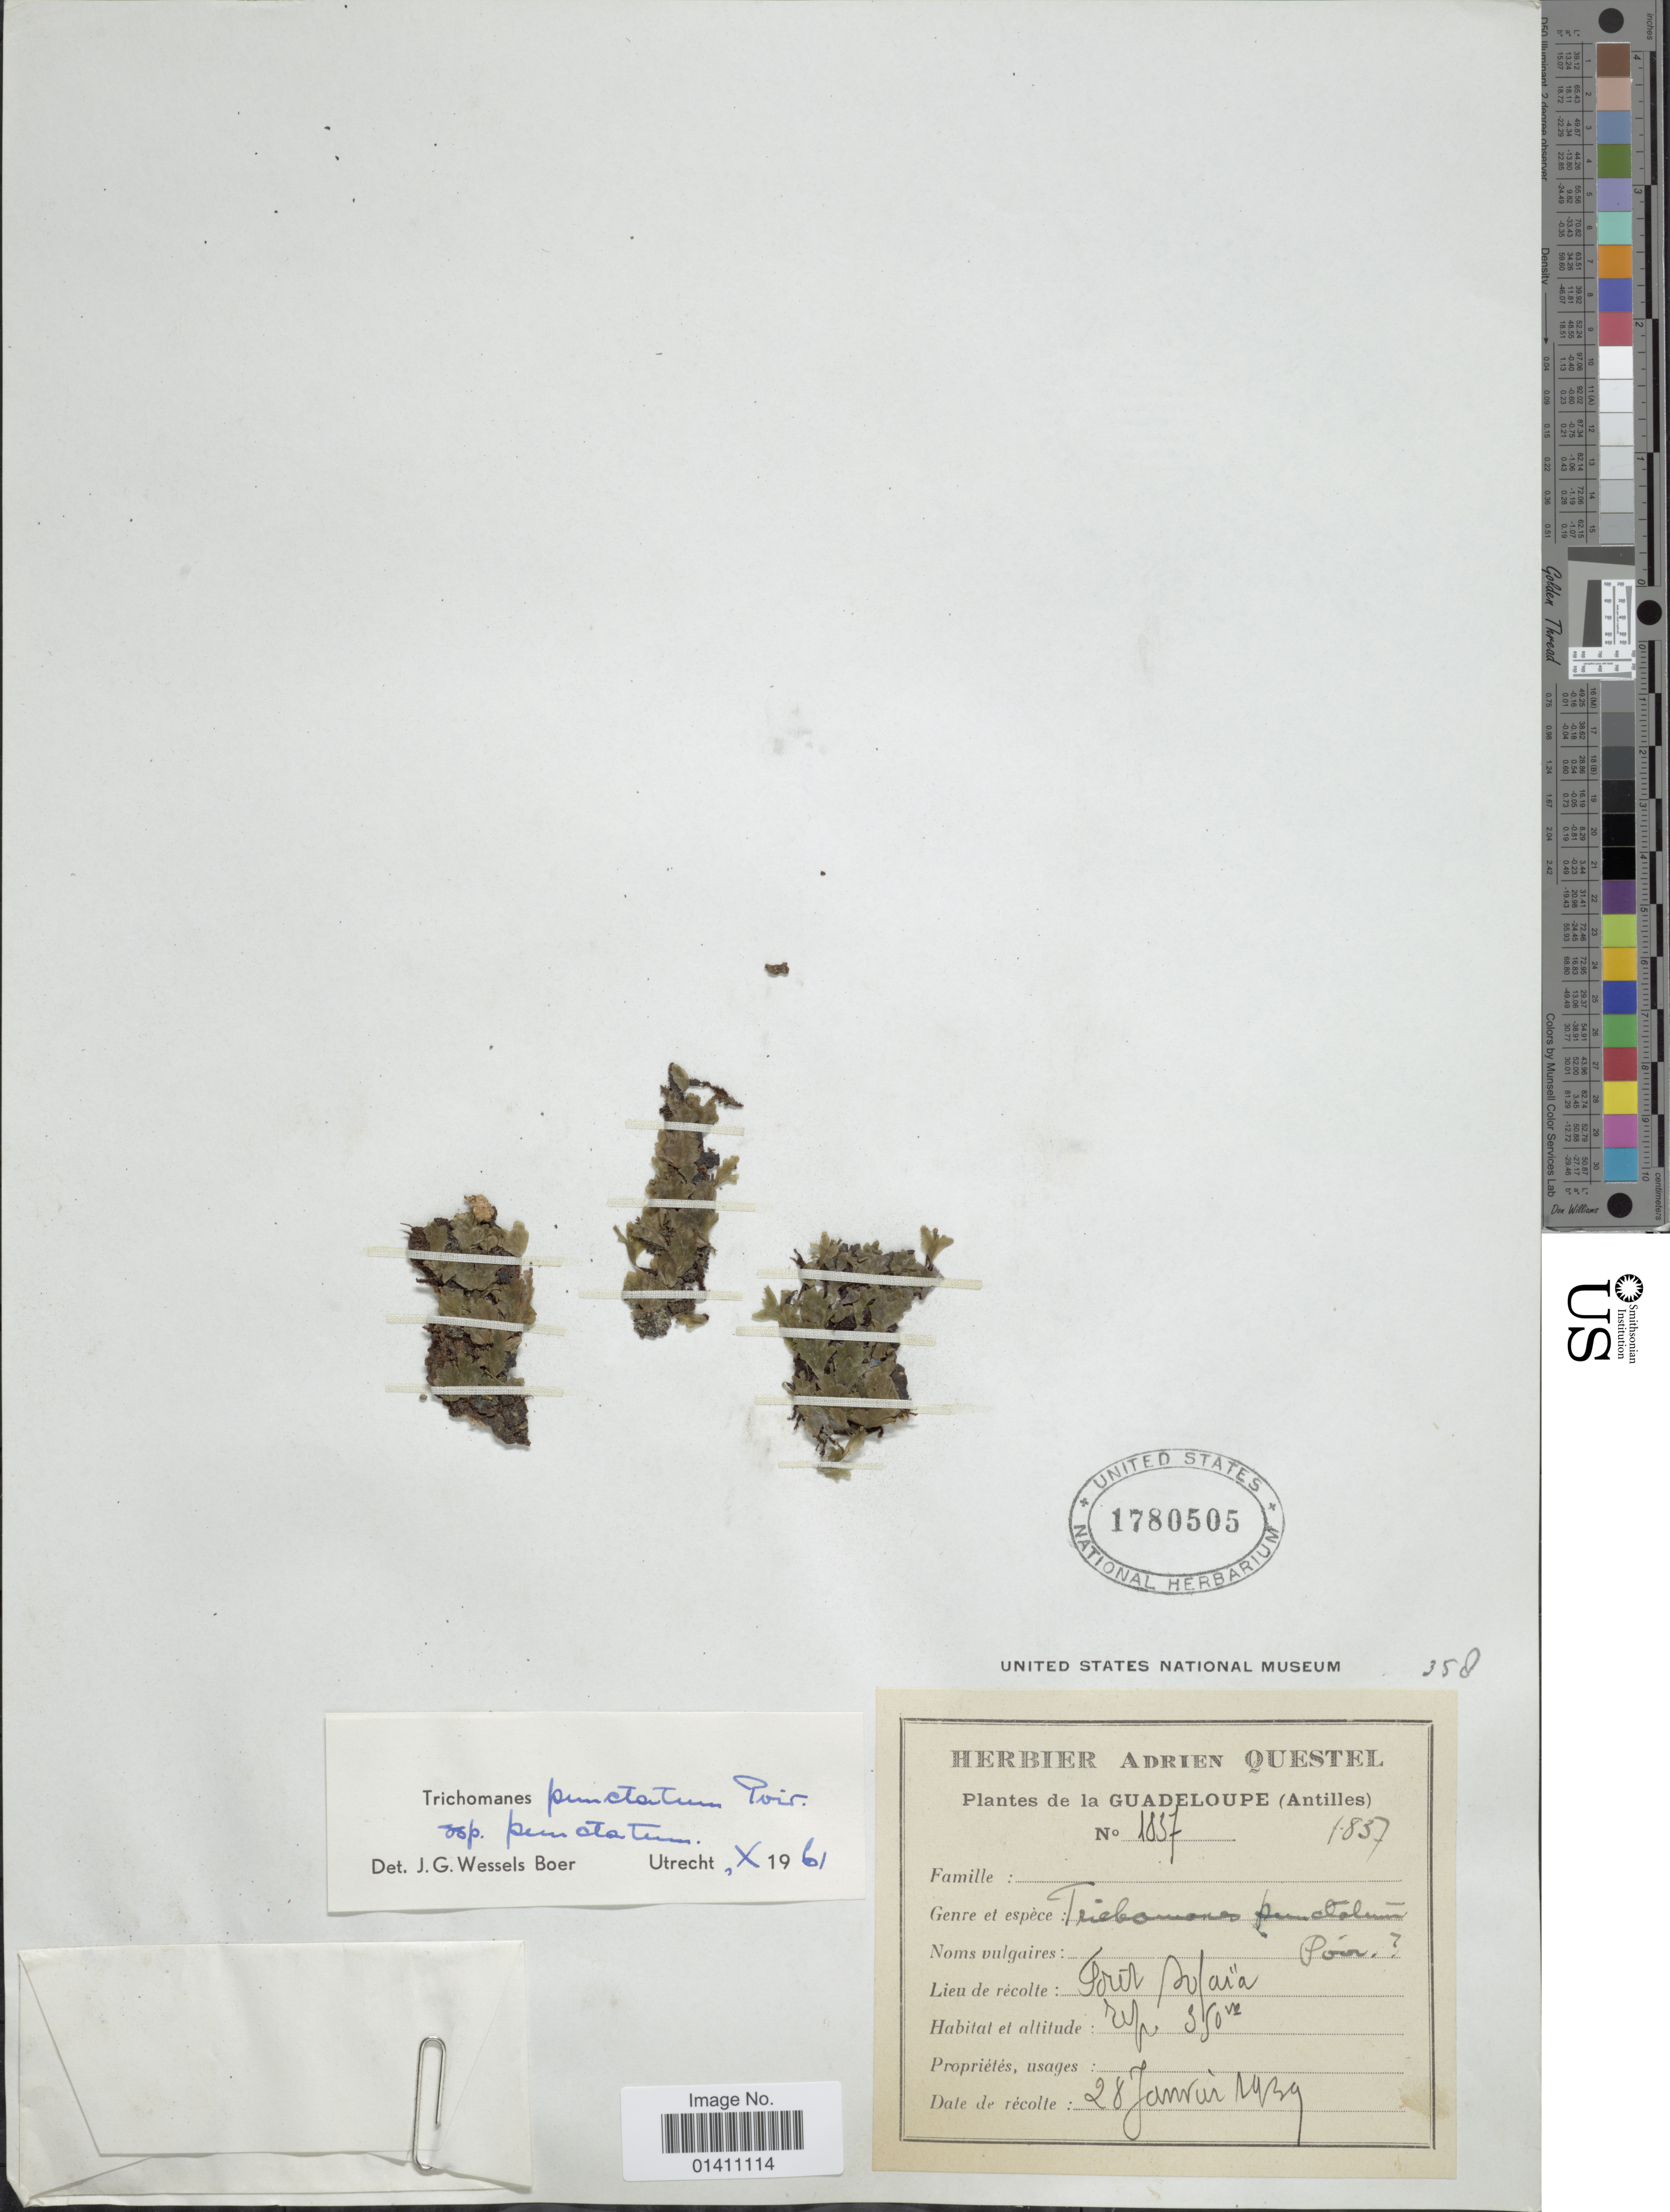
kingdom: Plantae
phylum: Tracheophyta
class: Polypodiopsida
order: Hymenophyllales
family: Hymenophyllaceae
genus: Didymoglossum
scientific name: Didymoglossum punctatum subsp. punctatum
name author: (Poir.) Desv.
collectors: A. Questel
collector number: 1837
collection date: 1939-01-28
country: Guadeloupe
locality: Antilles. Foret Sofaia.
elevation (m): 350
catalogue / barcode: US 1780505